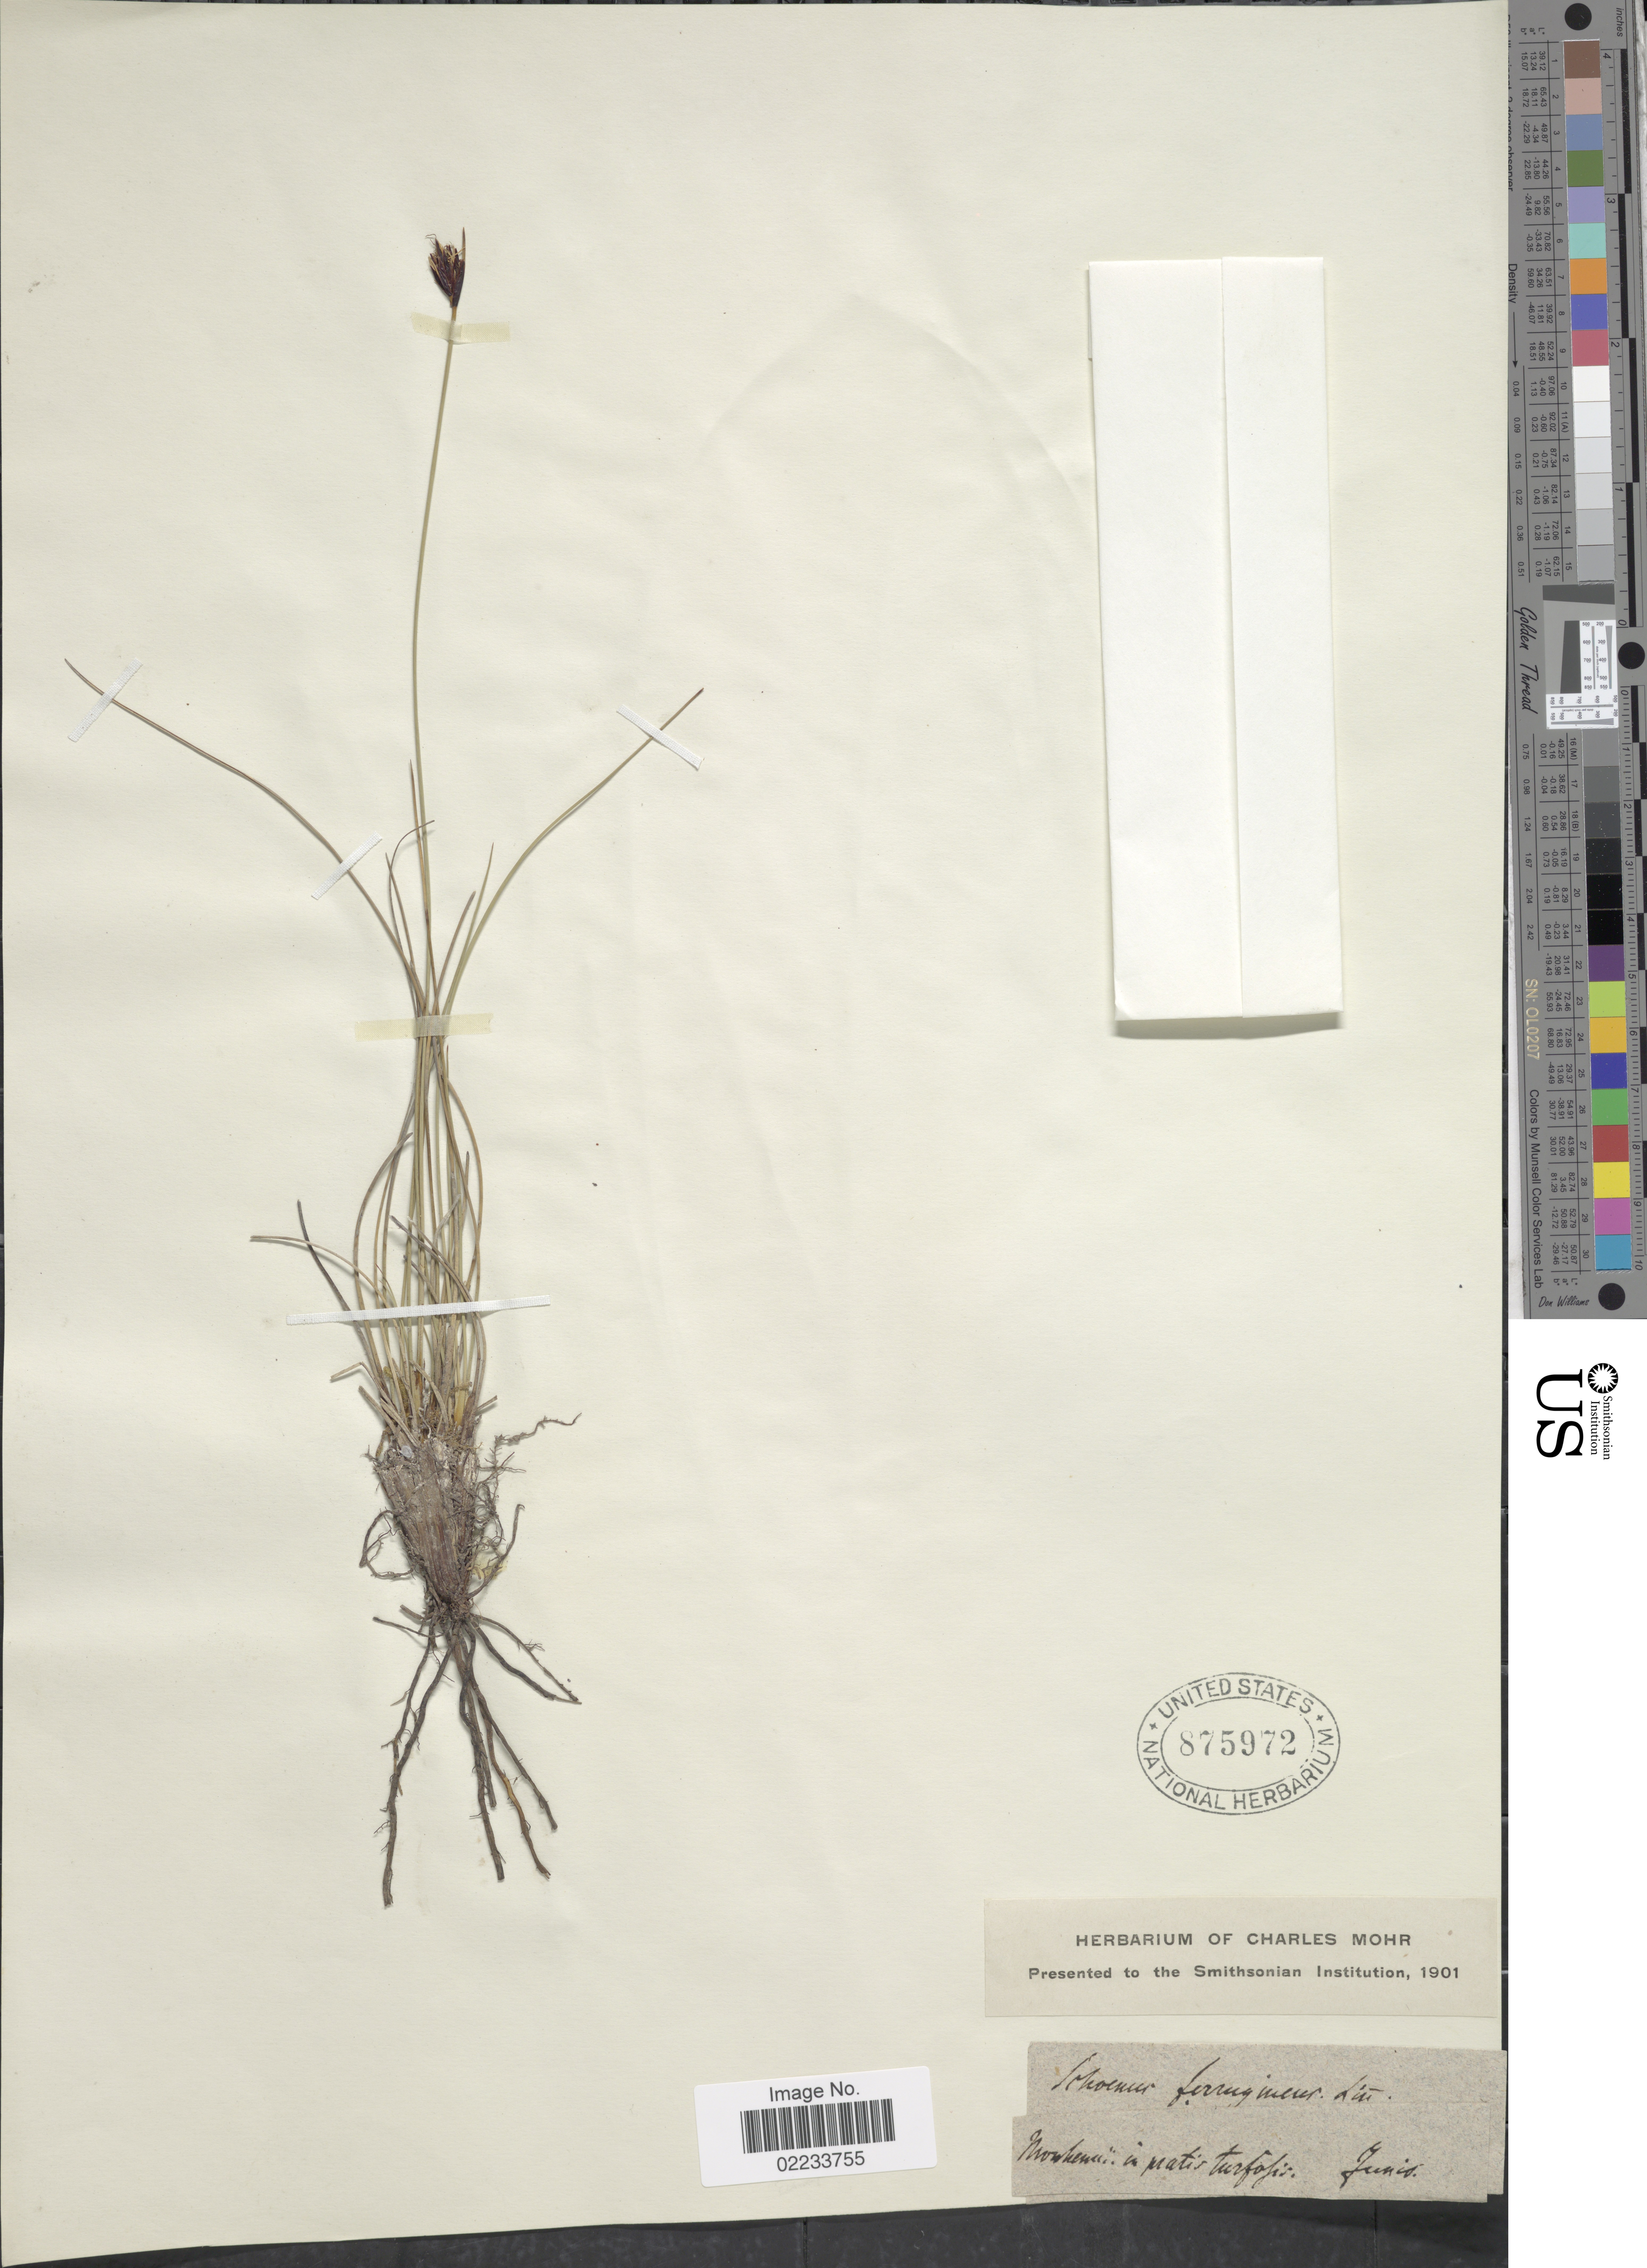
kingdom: Plantae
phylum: Tracheophyta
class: Liliopsida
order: Poales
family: Cyperaceae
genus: Schoenus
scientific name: Schoenus ferrugineus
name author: L.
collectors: ex herb. Charles Mohr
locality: [illegible text]: in pratis turfosis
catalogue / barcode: US 875972